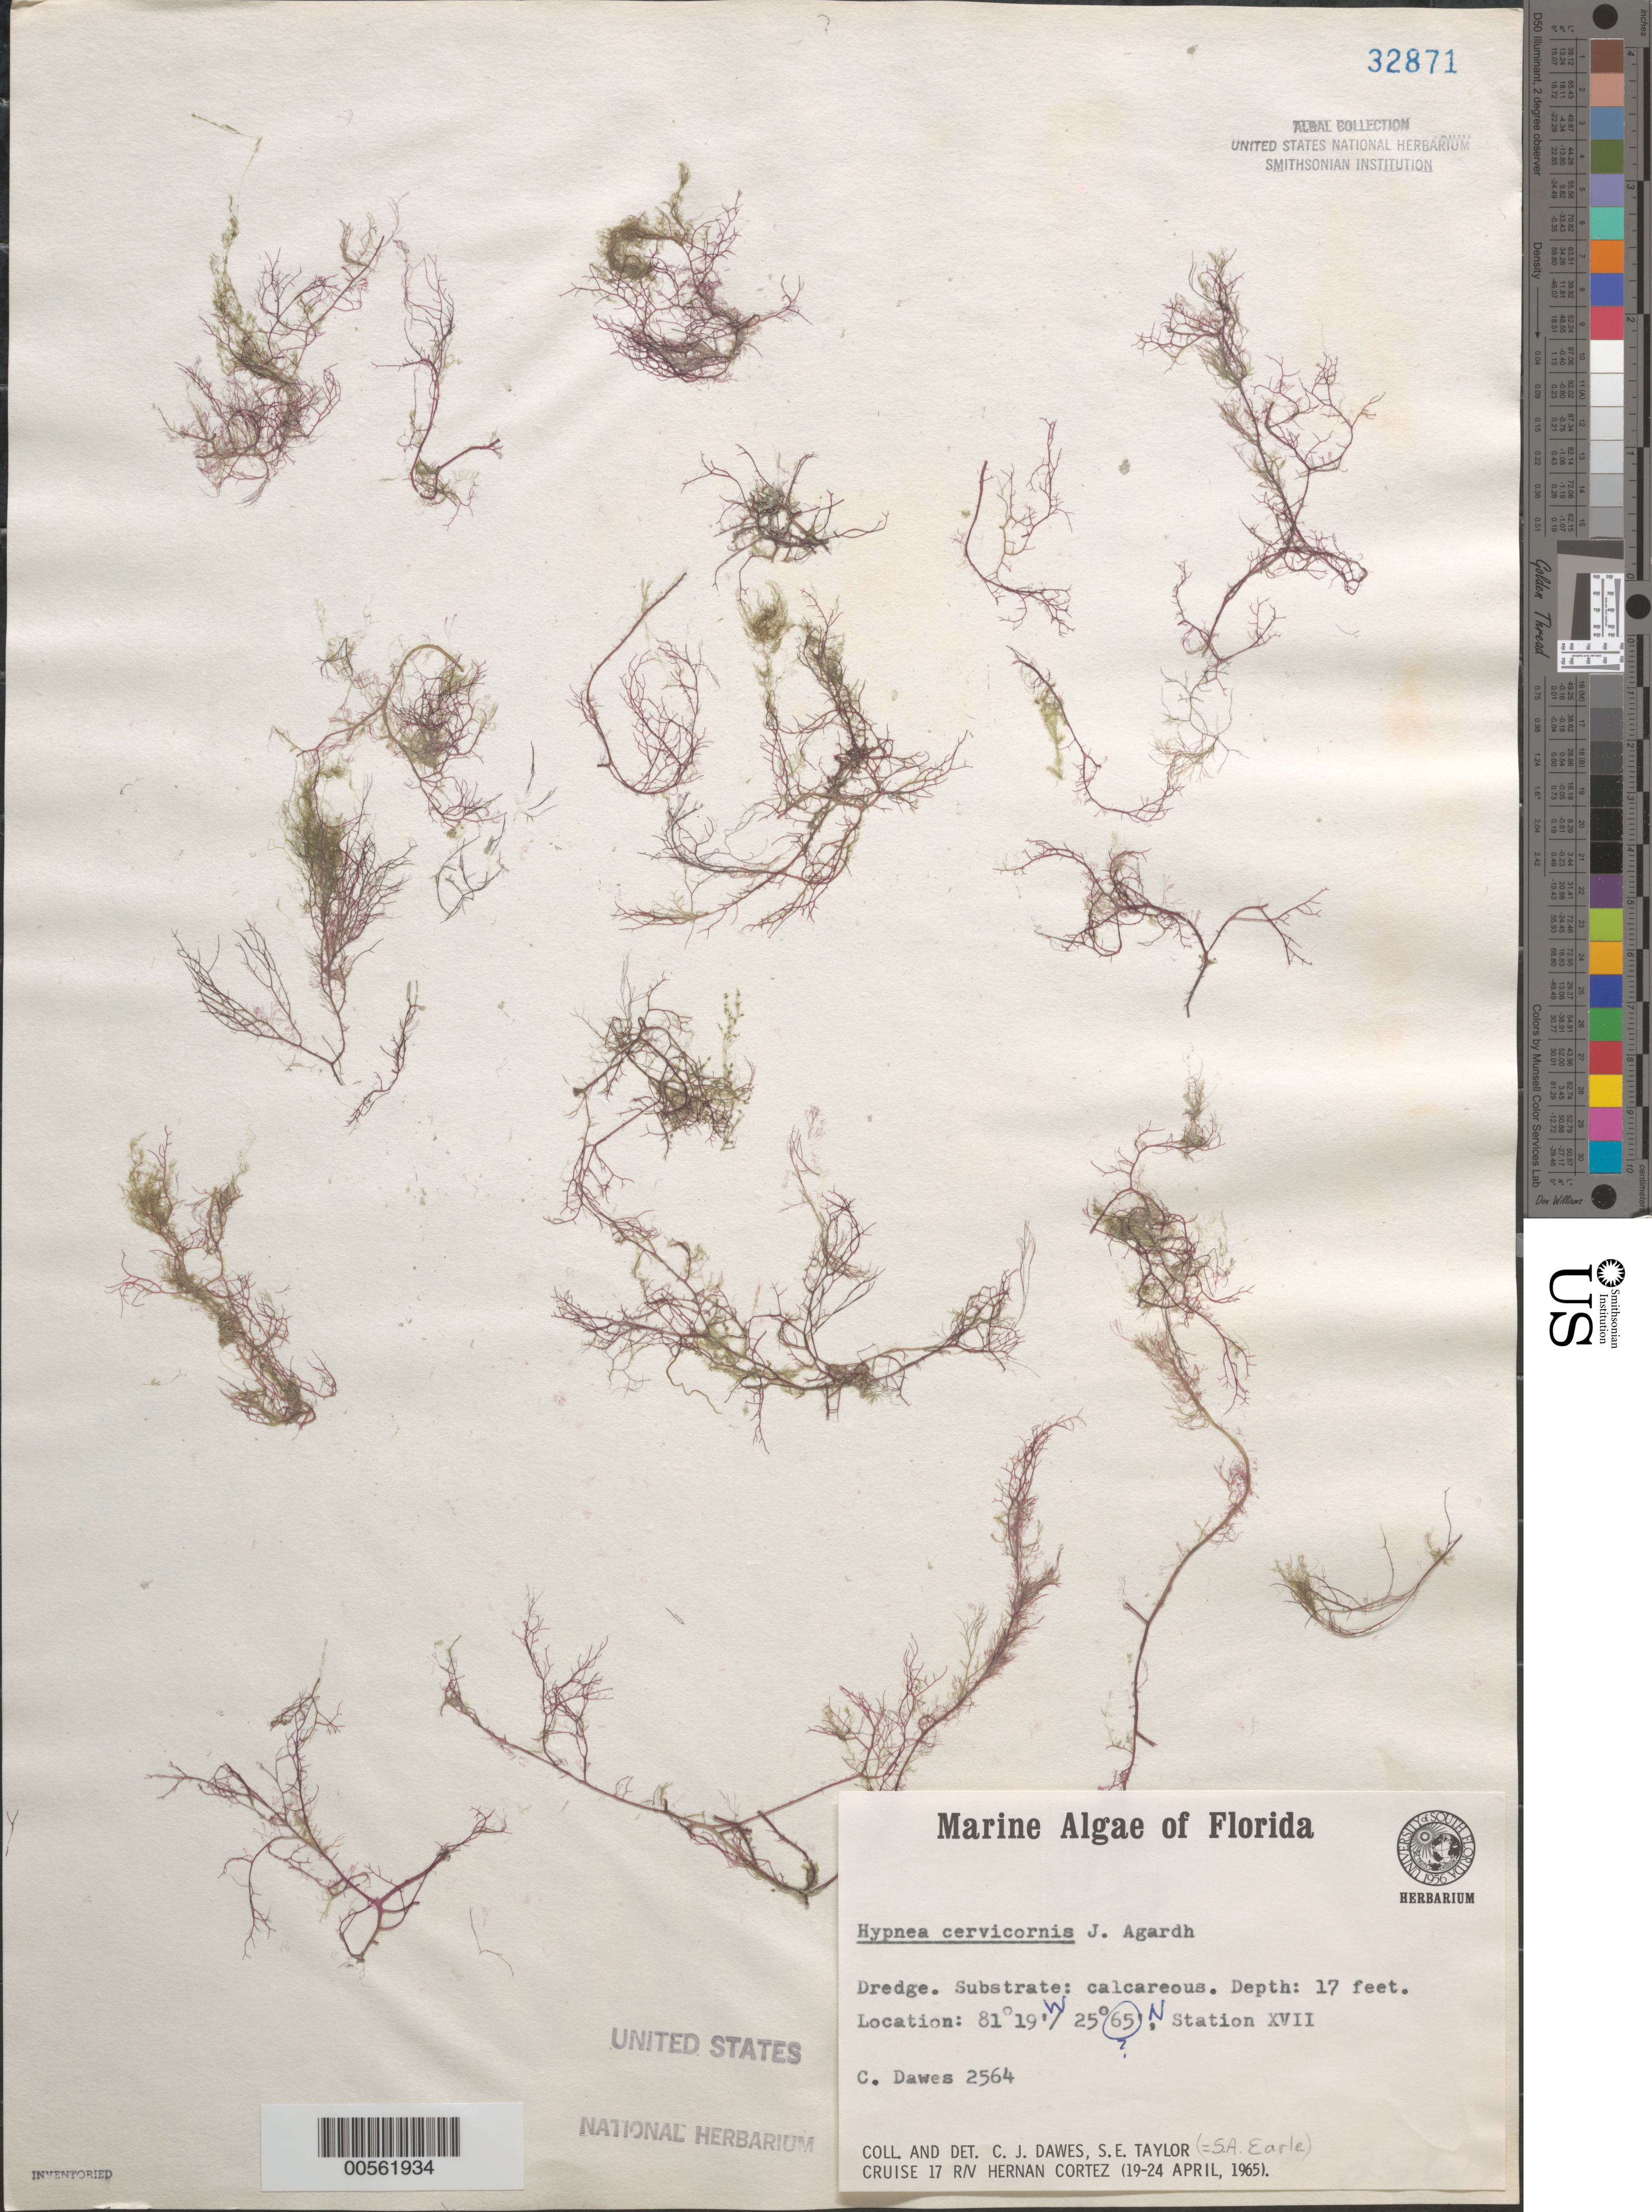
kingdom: Plantae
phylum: Rhodophyta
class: Florideophyceae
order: Gigartinales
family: Cystocloniaceae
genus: Hypnea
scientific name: Hypnea cervicornis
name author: J. Agardh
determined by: Dawes, C. J.; Earle, S. A.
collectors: C. Dawes & S. A. Earle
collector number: CJD 2564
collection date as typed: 19 Apr 1965 to 24 Apr 1965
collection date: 1965-04-19/1965-04-24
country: United States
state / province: Florida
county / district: Collier County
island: Ten Thousand Islands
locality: Gulf of Mexico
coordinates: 25 65' N, 81 19' W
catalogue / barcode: US 32871